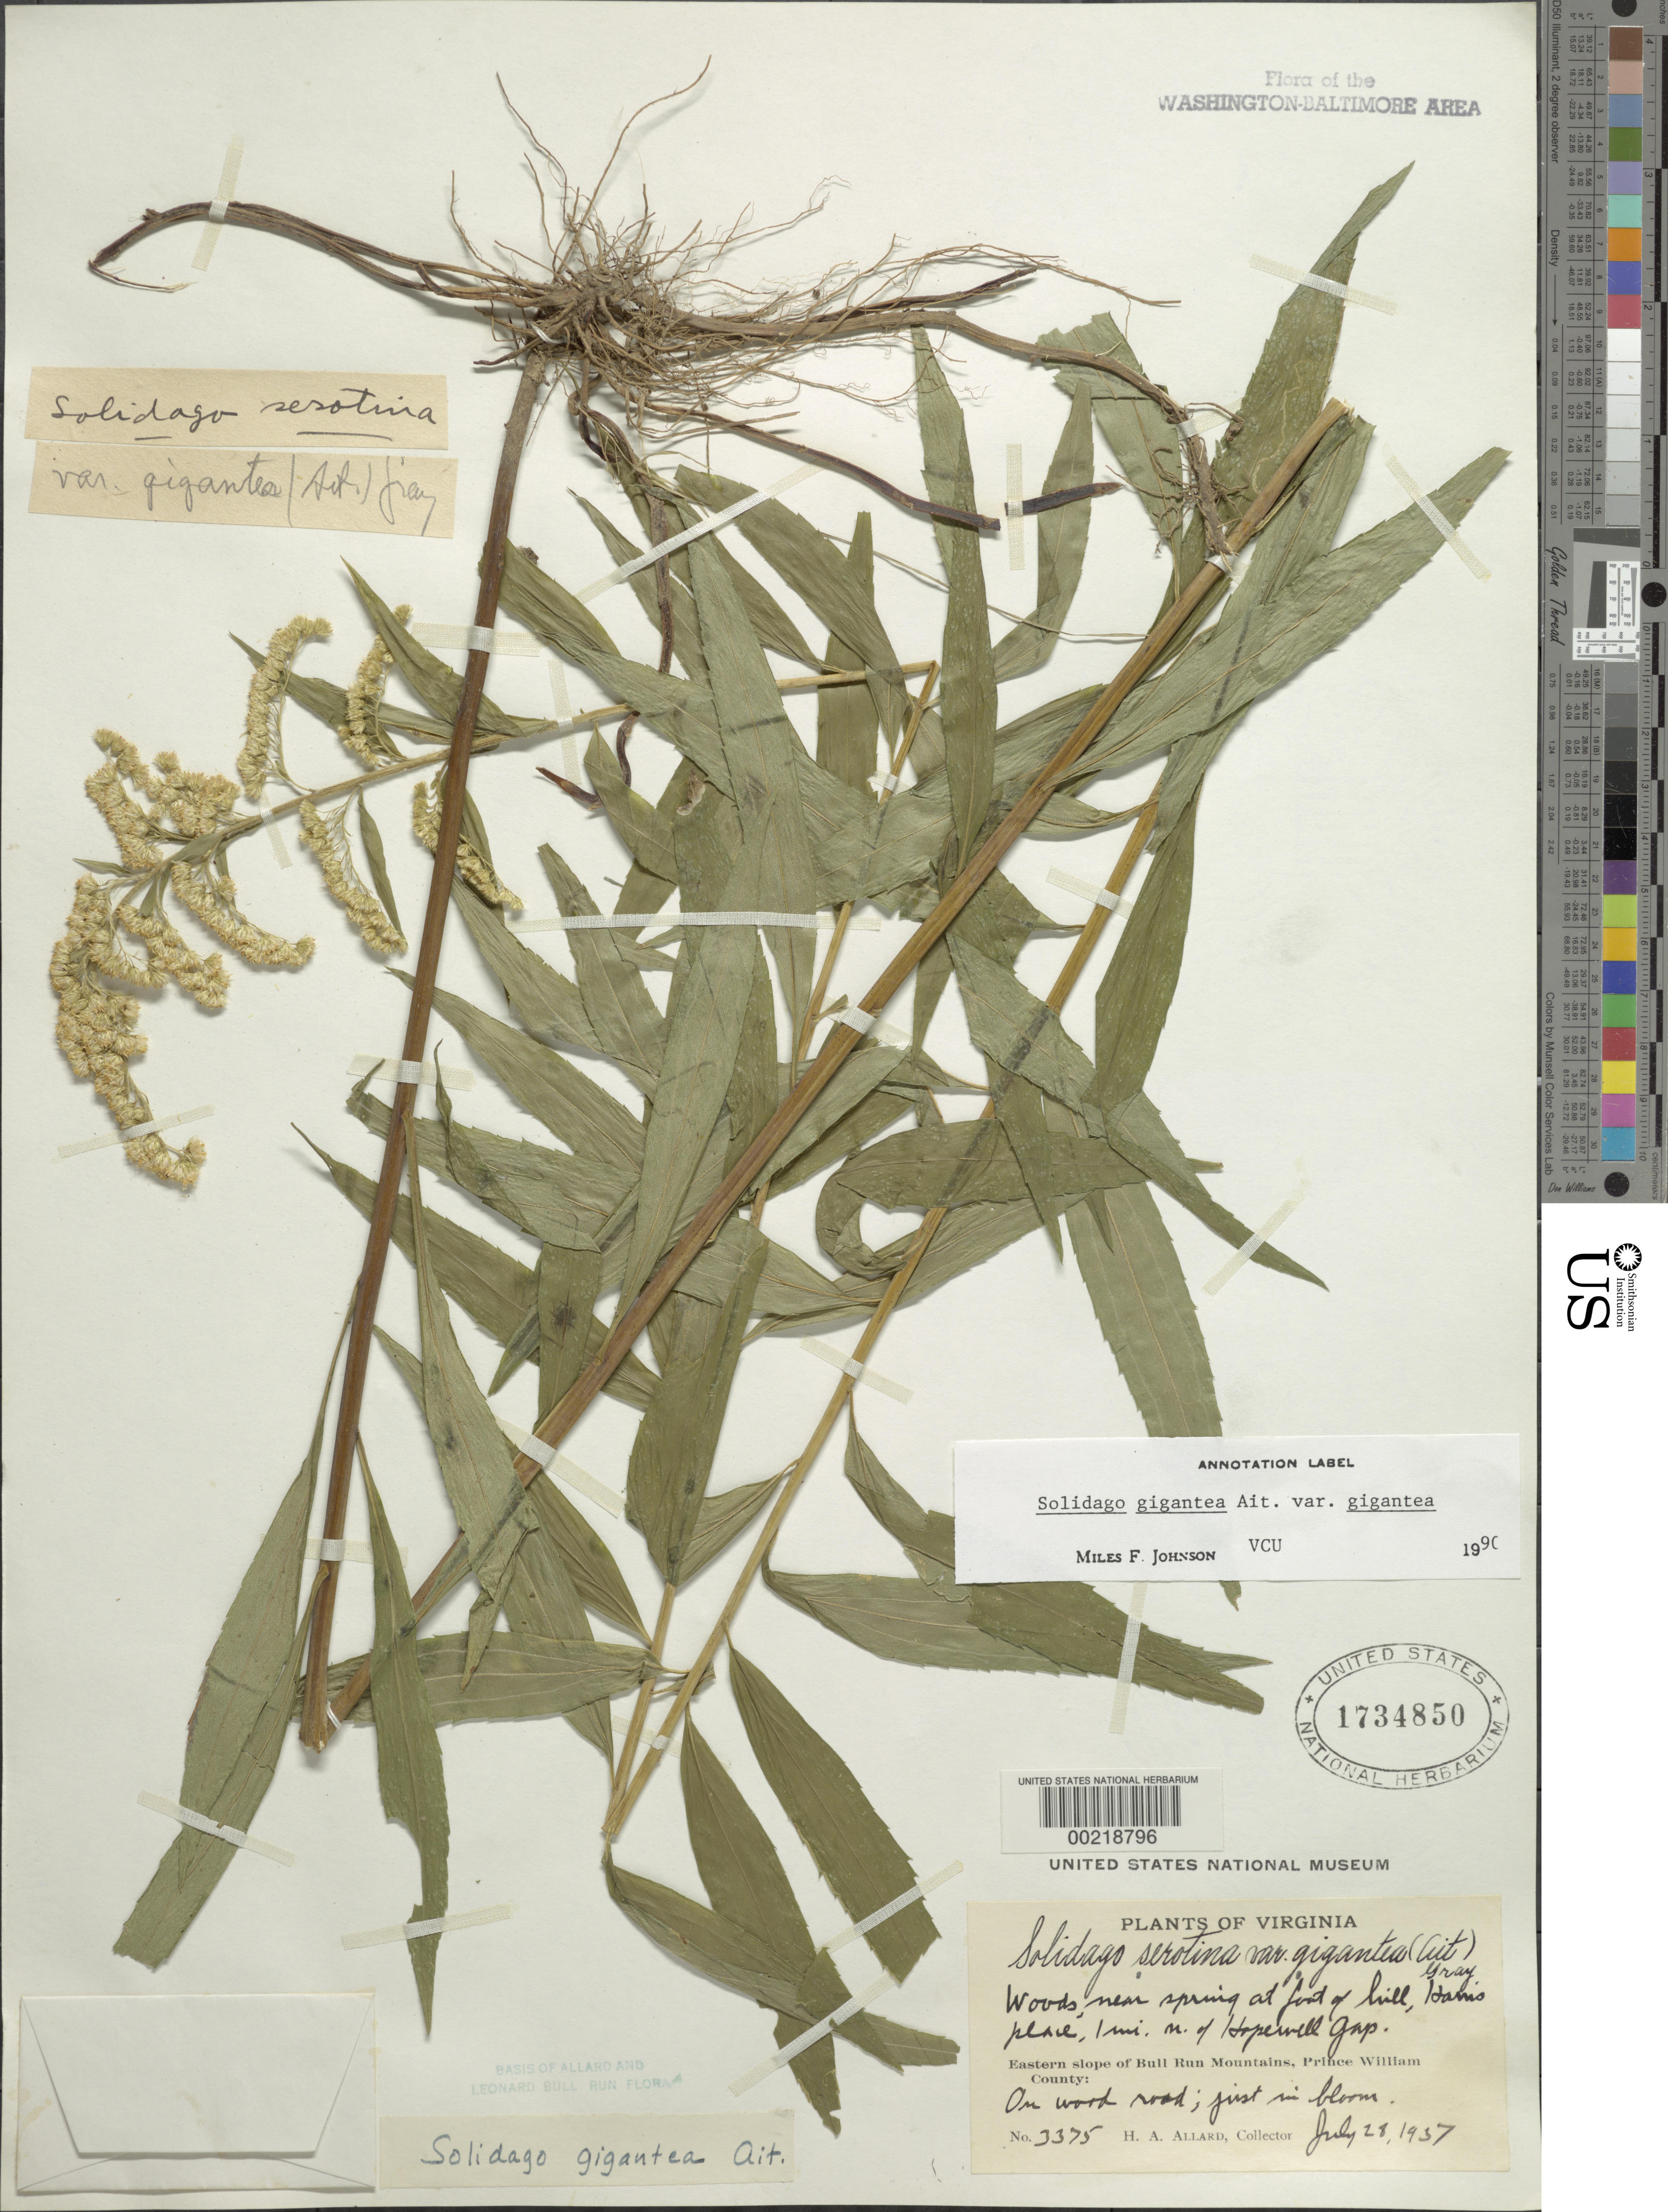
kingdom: Plantae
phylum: Tracheophyta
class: Magnoliopsida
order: Asterales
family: Asteraceae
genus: Solidago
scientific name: Solidago gigantea var. gigantea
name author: Aiton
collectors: H. A. Allard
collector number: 3375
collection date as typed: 28 Jul 1937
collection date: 1937-07-28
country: United States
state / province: Virginia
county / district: Fauquier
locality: Harris place north of Hopewell Gap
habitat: Woods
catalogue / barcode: US 1734850